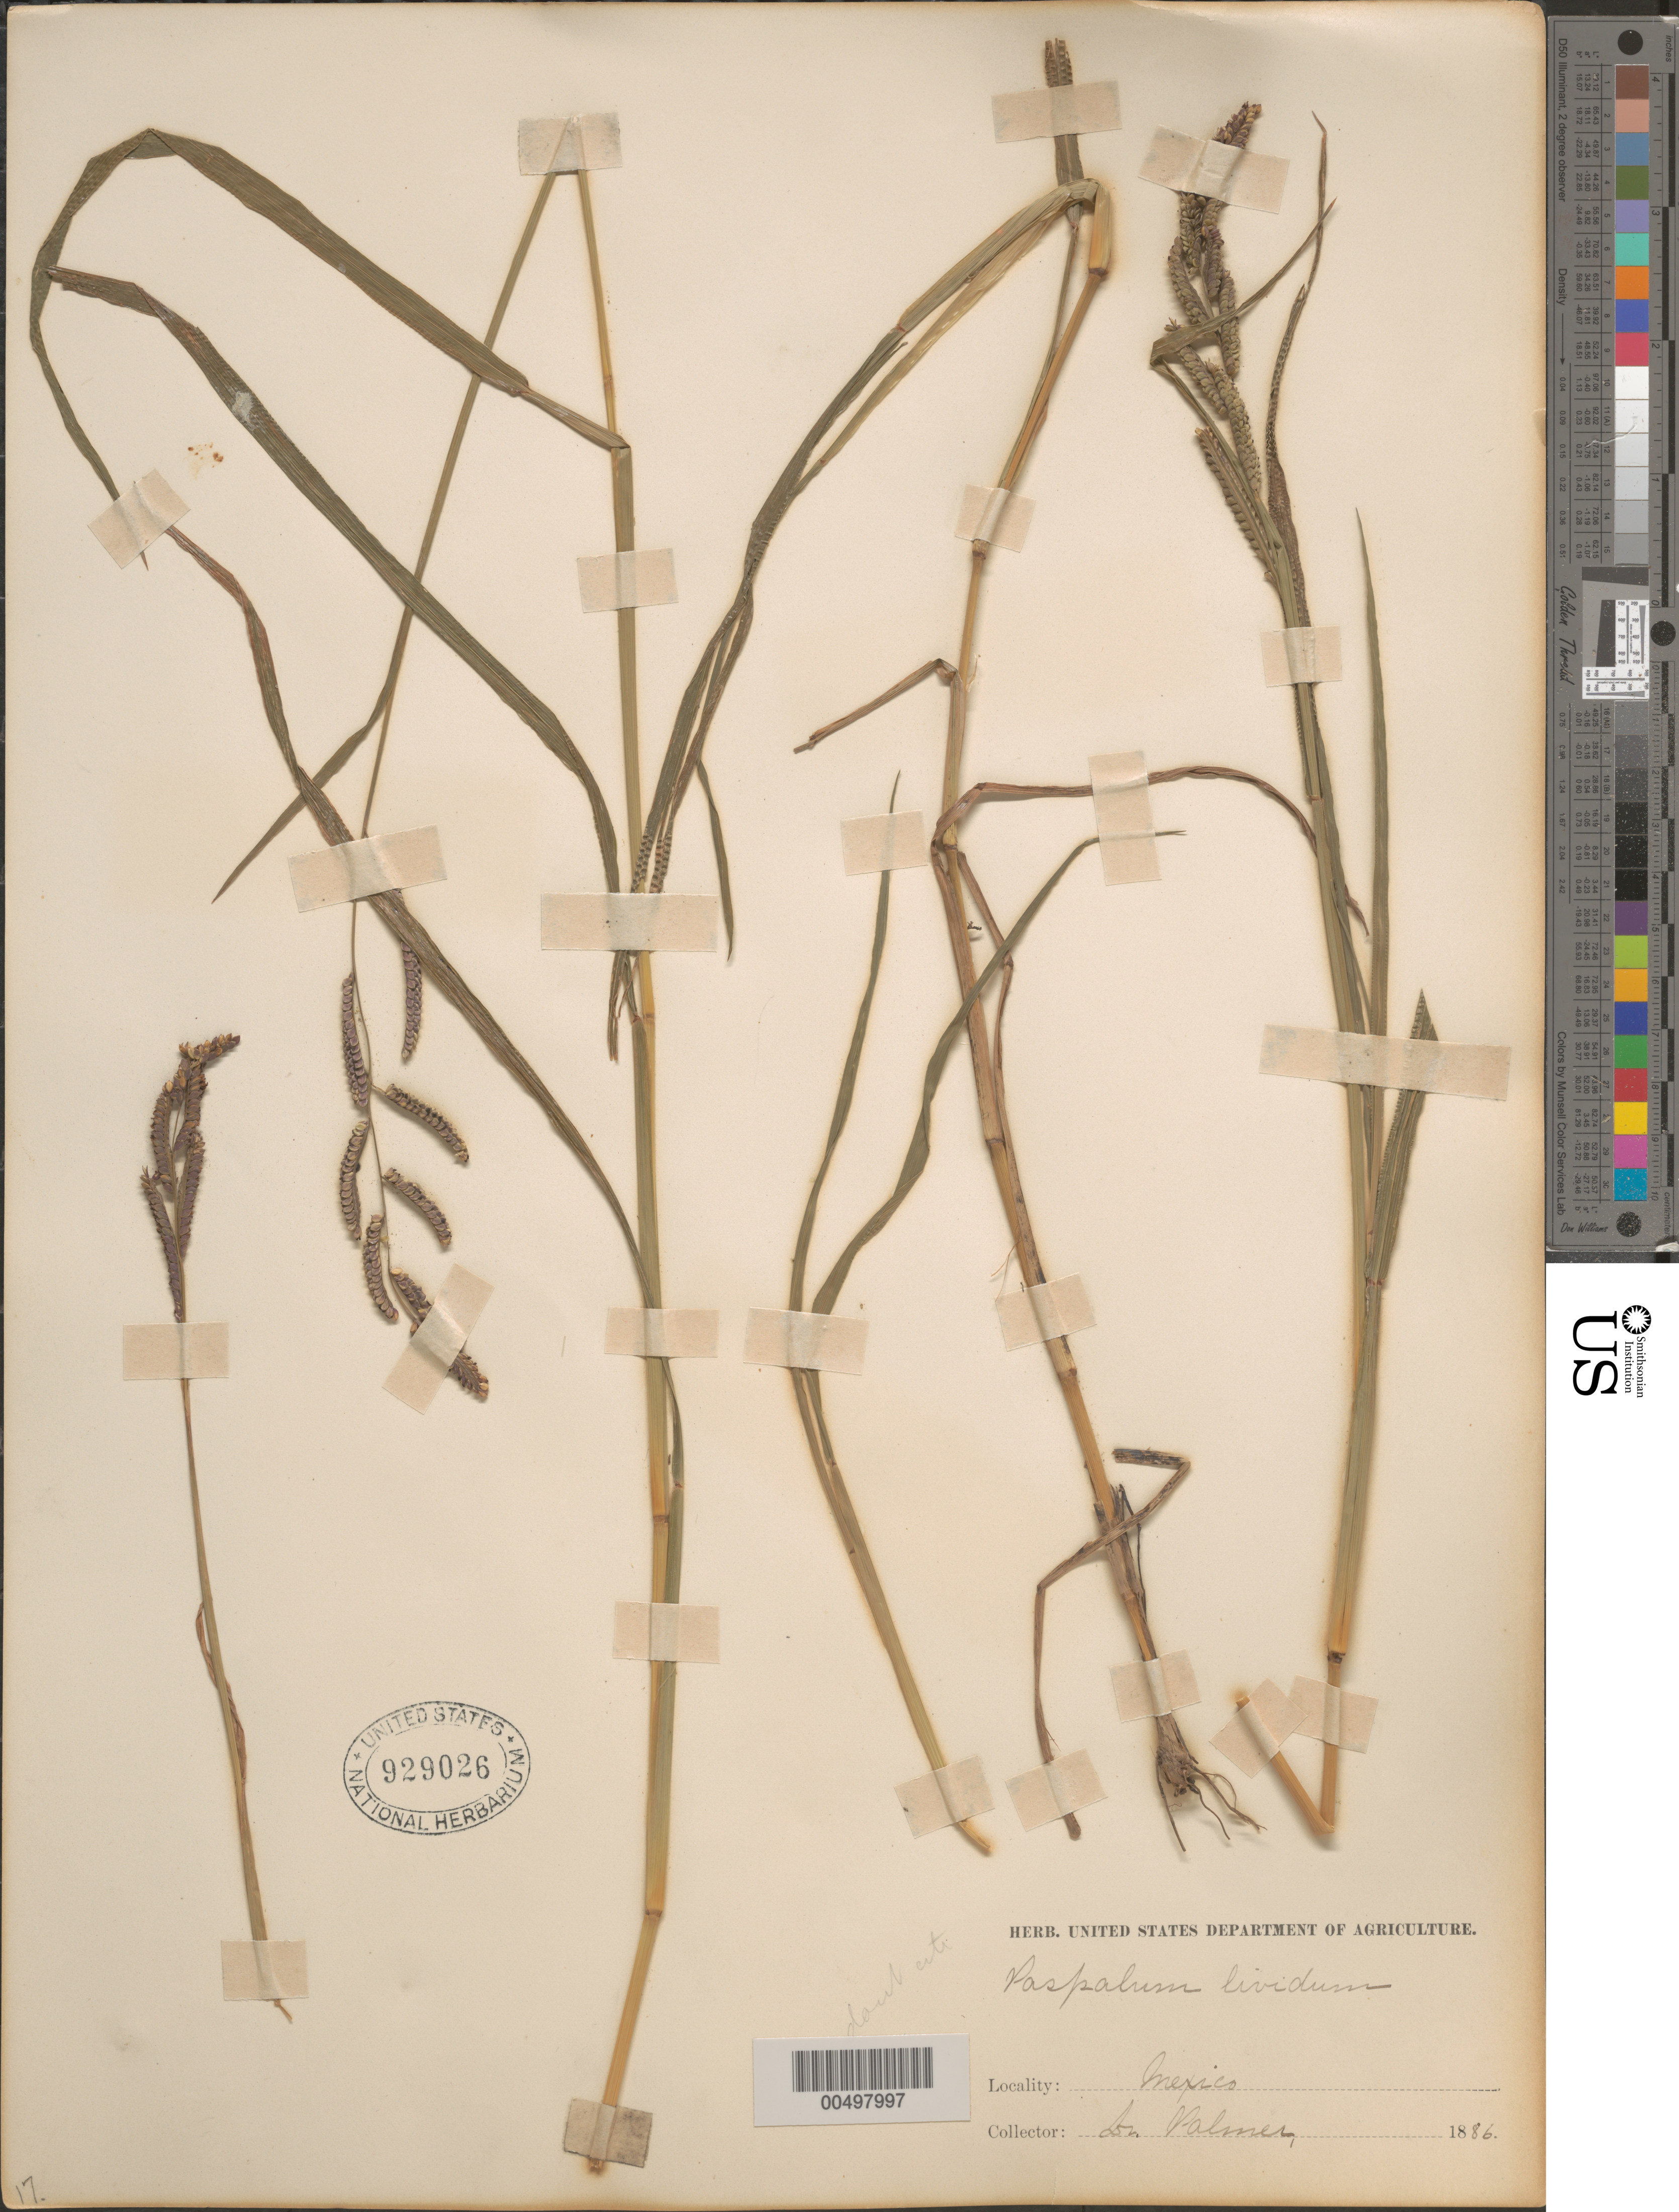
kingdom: Plantae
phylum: Tracheophyta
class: Liliopsida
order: Poales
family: Poaceae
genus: Paspalum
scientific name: Paspalum lividum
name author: Trin. in Schltdl.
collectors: E. Palmer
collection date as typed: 1886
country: Mexico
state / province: Durango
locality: San Ramon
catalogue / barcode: US 929026